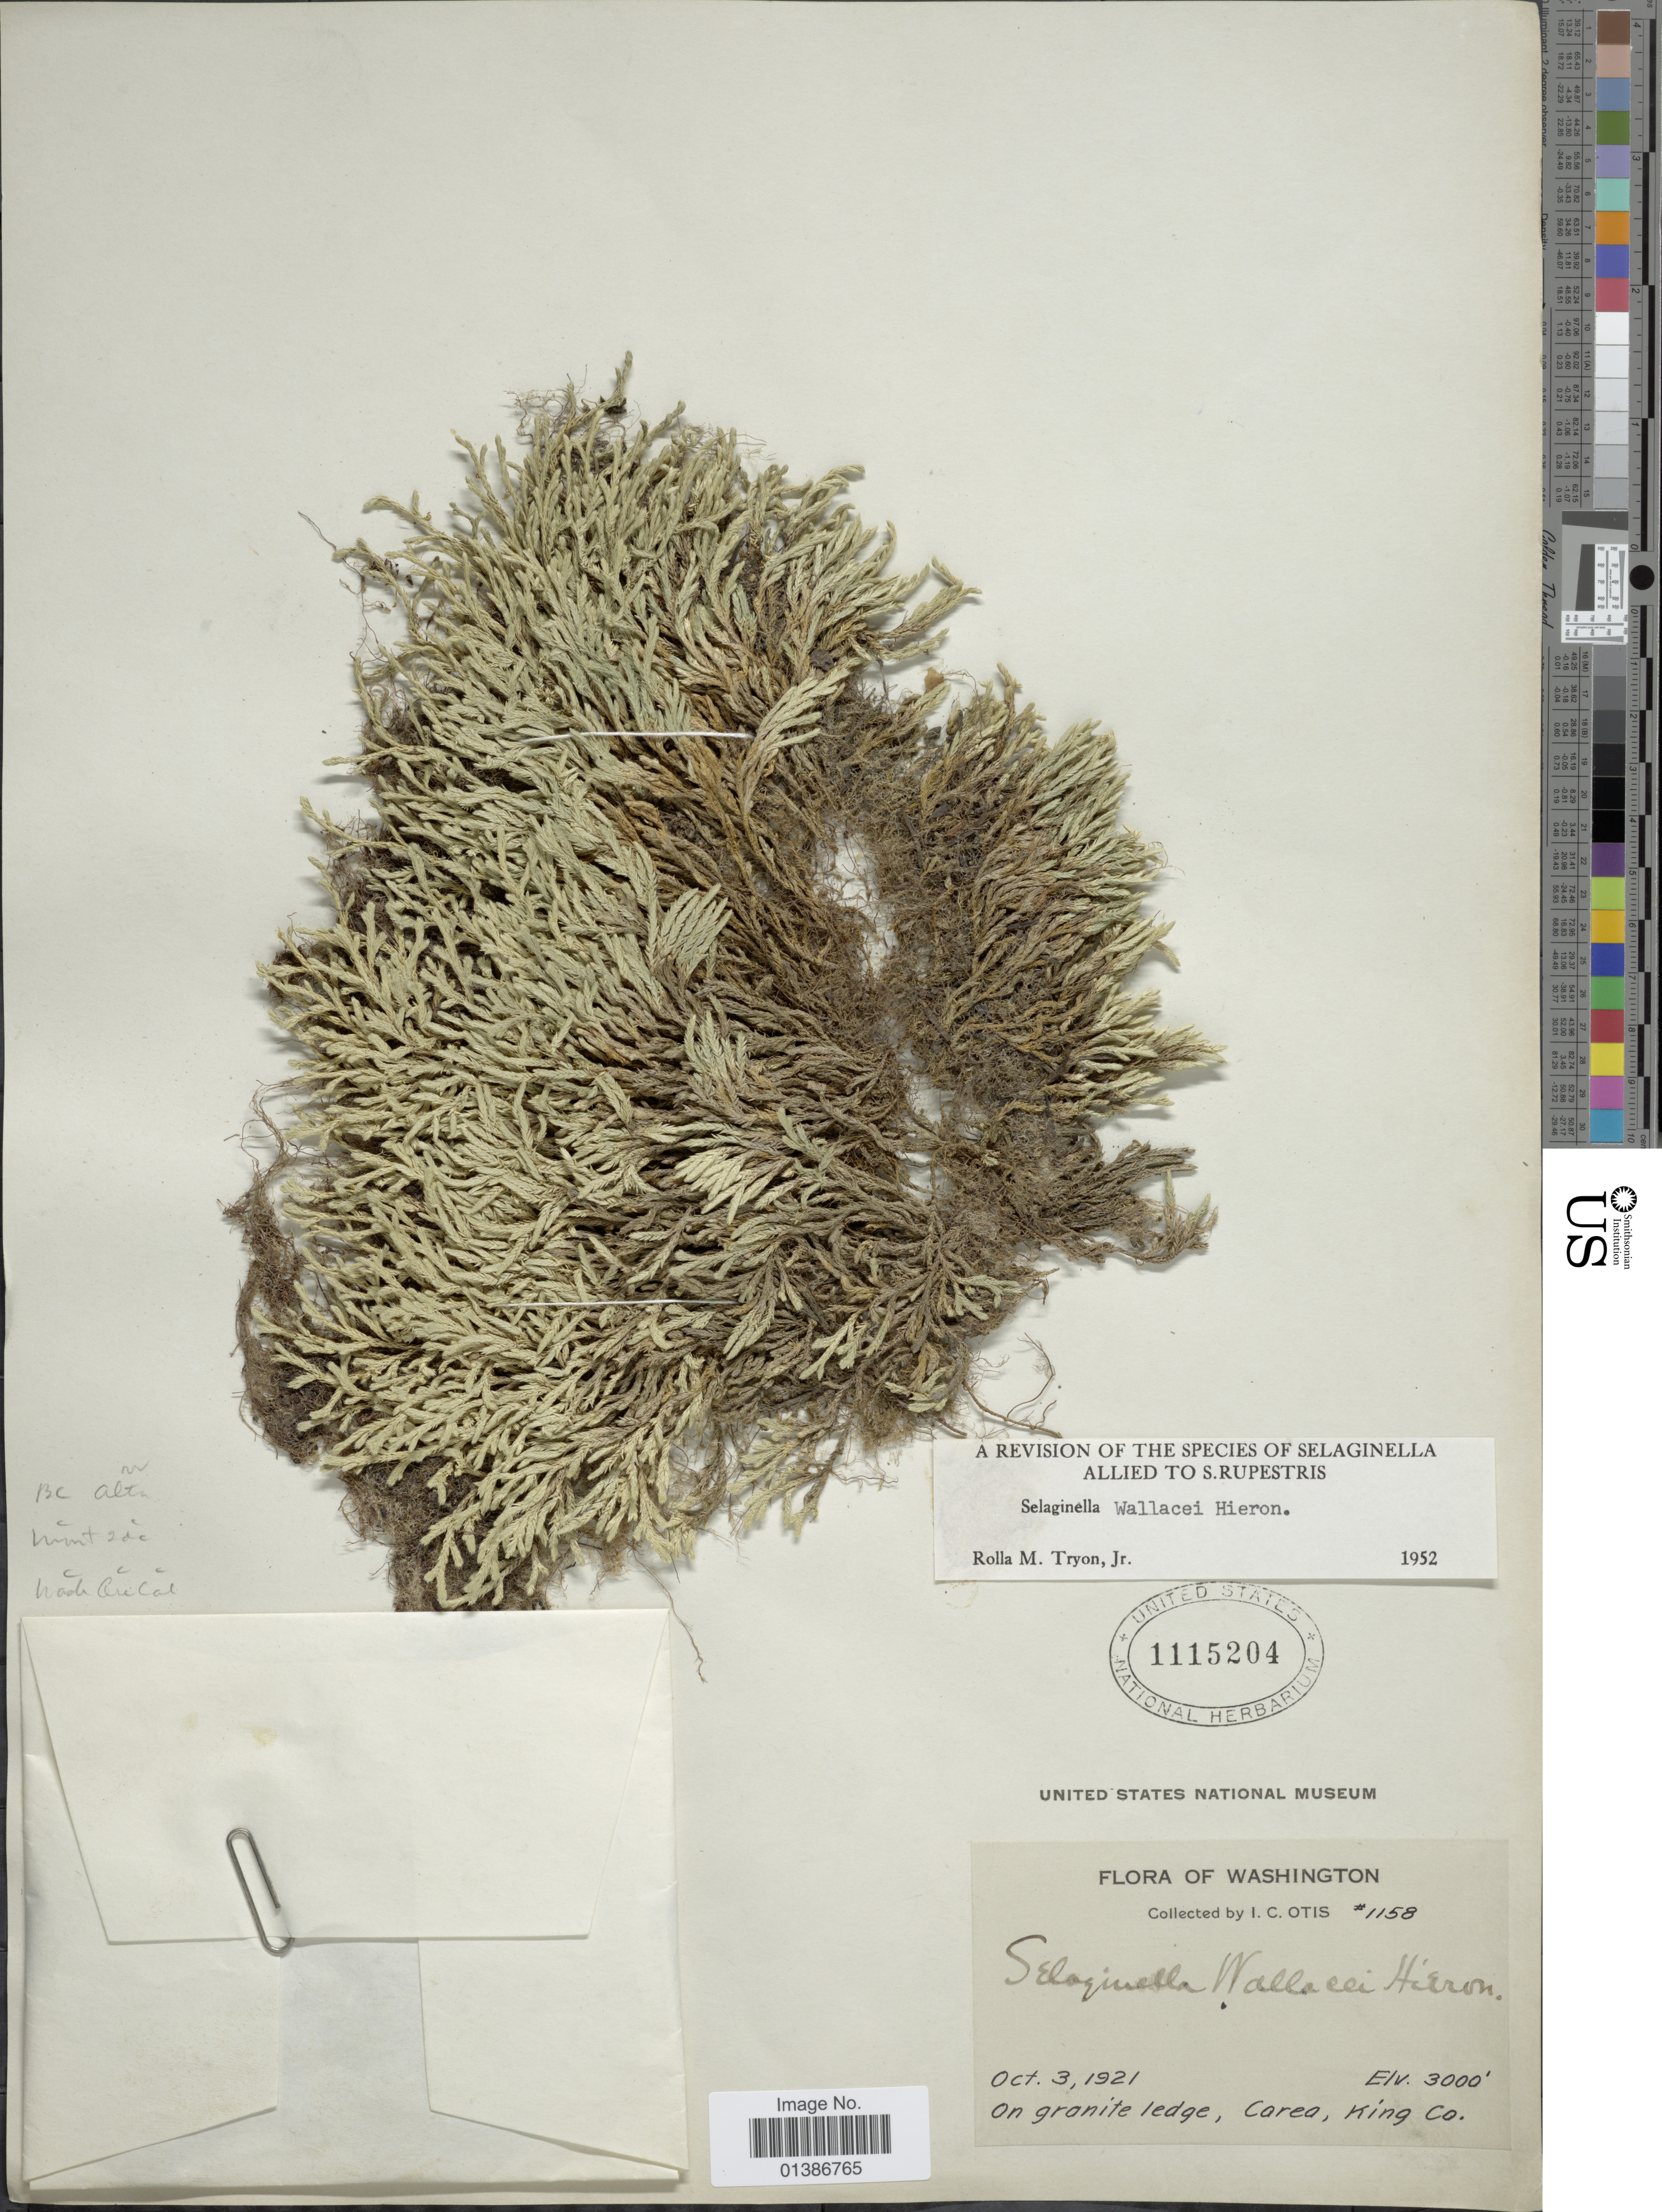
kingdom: Plantae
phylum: Tracheophyta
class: Lycopodiopsida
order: Selaginellales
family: Selaginellaceae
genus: Selaginella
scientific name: Selaginella wallacei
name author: Hieron.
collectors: I. C. Otis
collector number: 1158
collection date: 1921-10-03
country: United States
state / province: Washington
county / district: King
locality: On granite ledge, Carea, King Co.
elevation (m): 914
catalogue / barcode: US 1115204